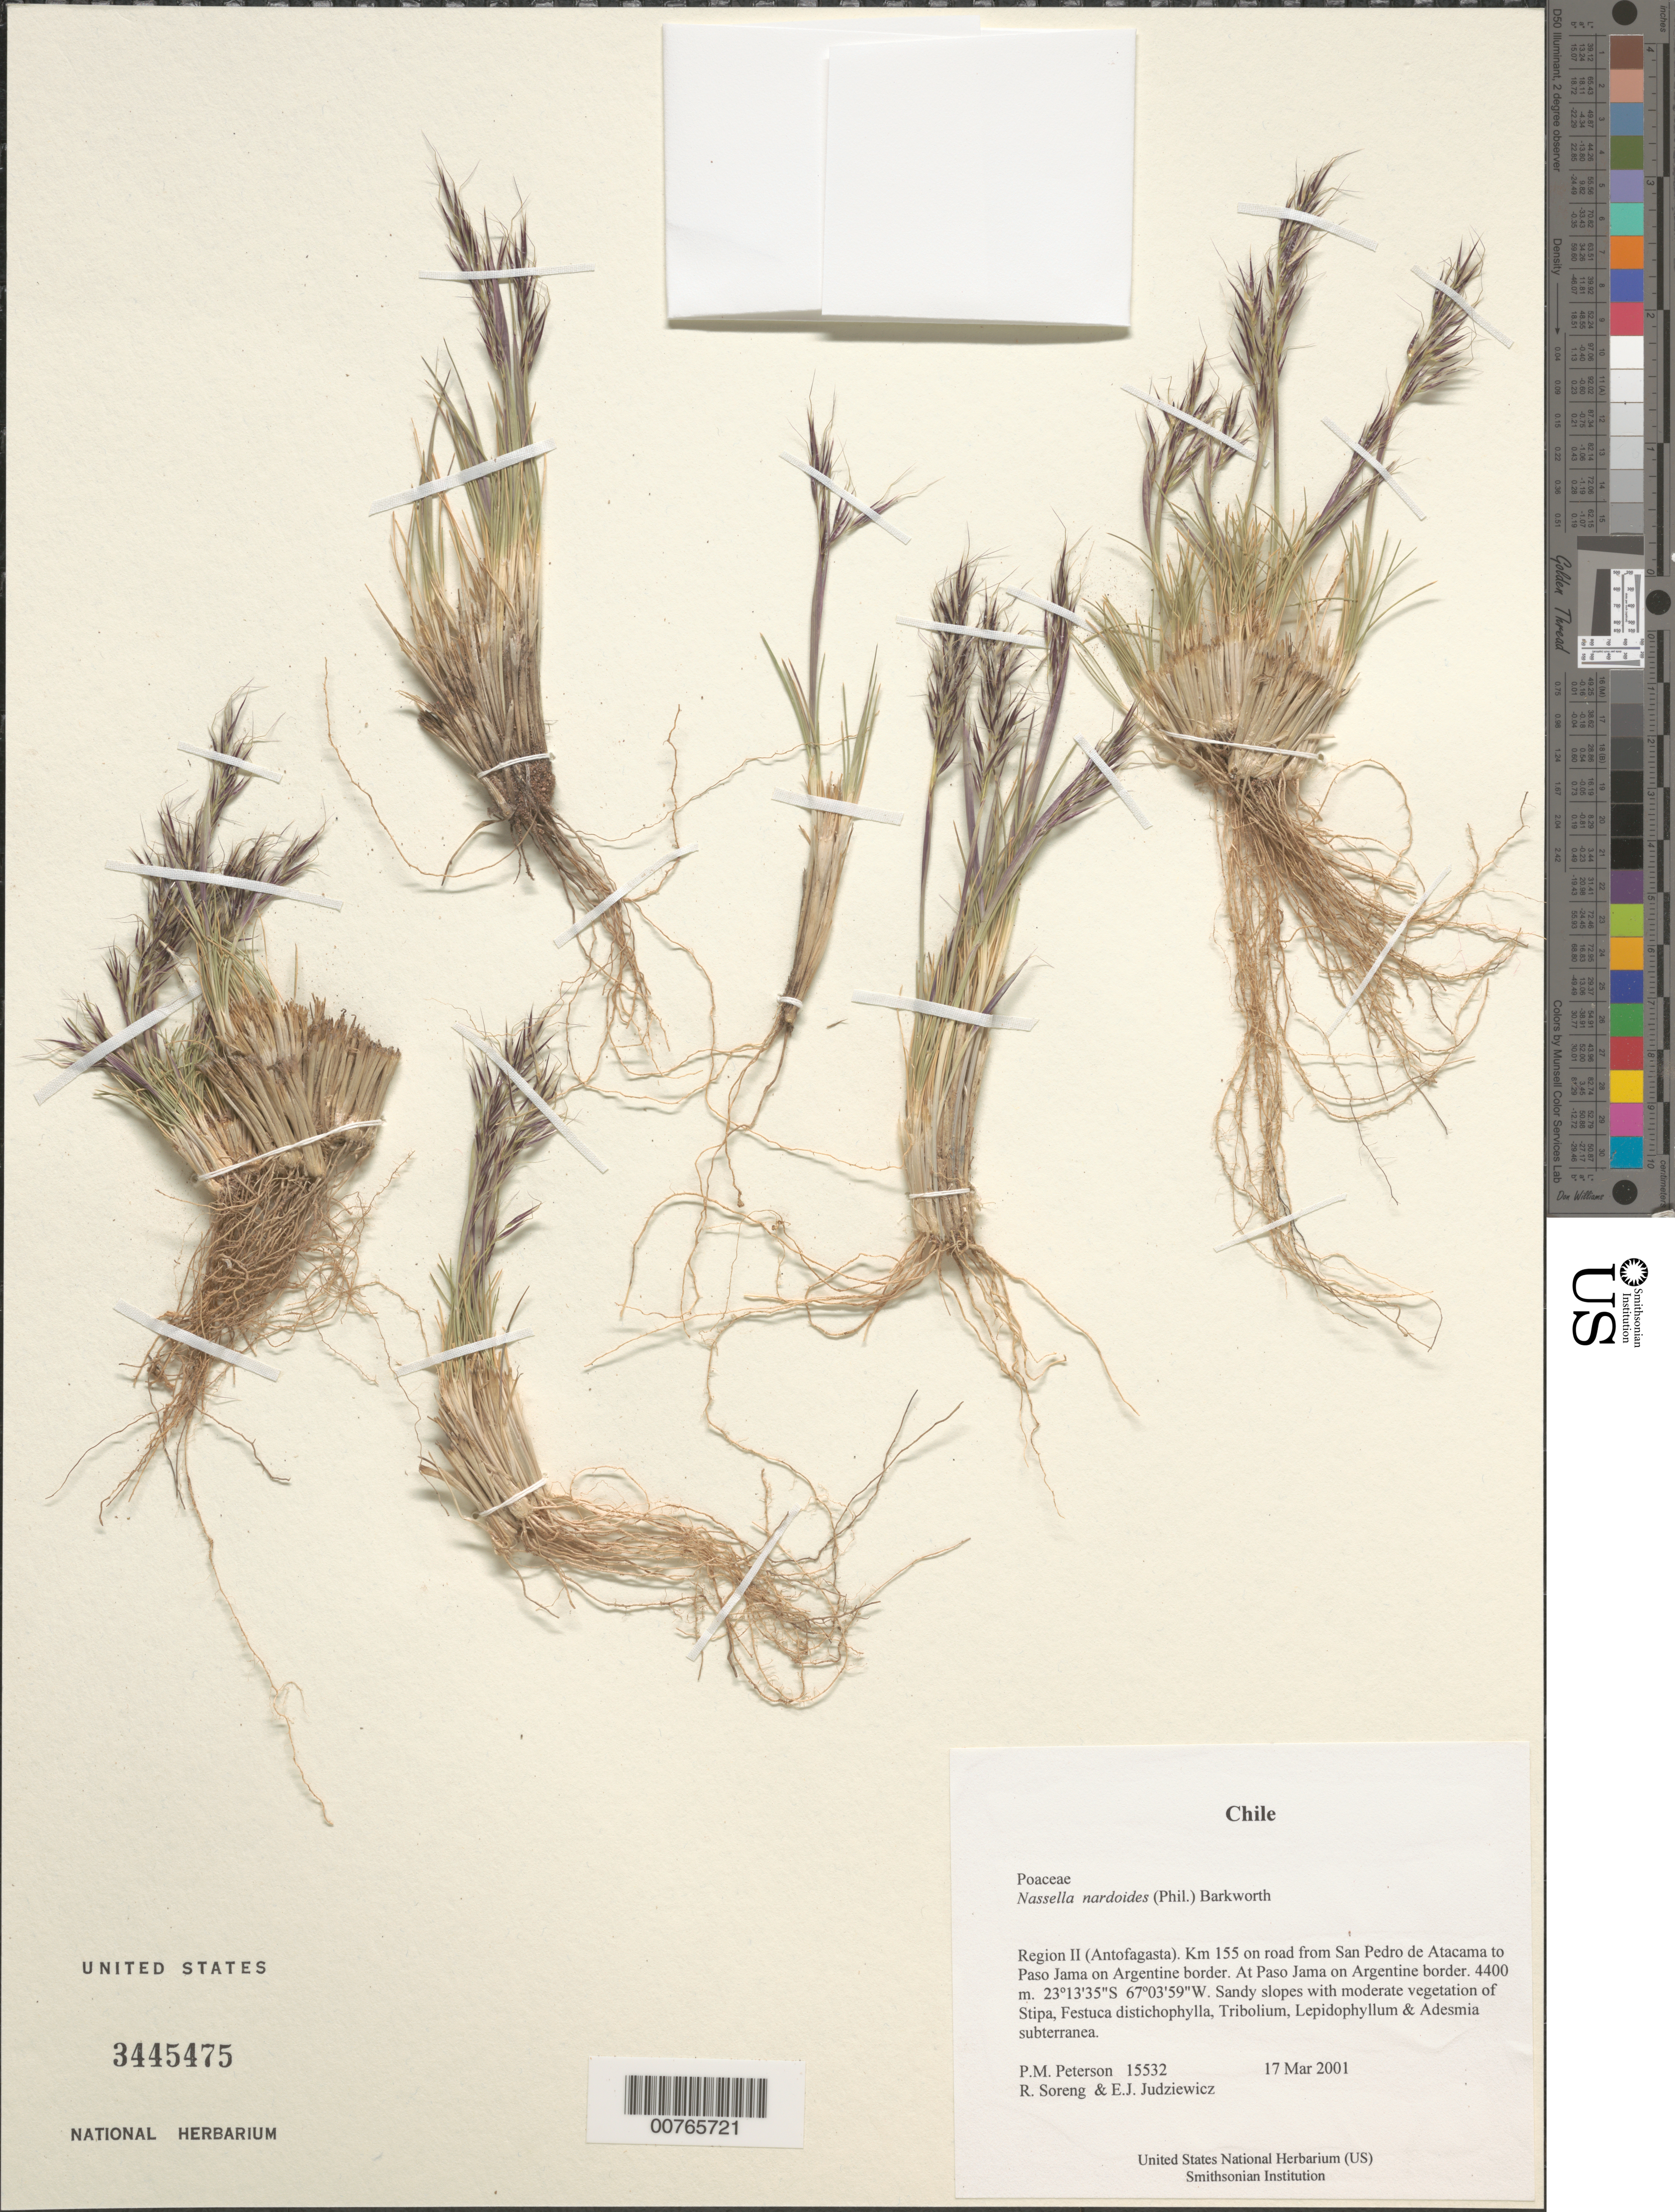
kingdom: Plantae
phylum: Tracheophyta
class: Liliopsida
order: Poales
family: Poaceae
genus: Nassella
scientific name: Nassella nardoides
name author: (Phil.) Barkworth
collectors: P. M. Peterson, R. J. Soreng & E. J. Judziewicz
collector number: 15532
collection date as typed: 17 Mar 2001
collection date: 2001-03-17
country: Chile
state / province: Antofagasta (II)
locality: Km 155 on road from San Pedro de Atacama to Paso Jama on Argentine border. At Paso Jama on Argentine border.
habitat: Sandy slopes with moderate vegetation of Stipa, Festuca distichophylla, Tribolium, Lepidophyllum & Adesmia subterranea.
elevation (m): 4400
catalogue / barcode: US 3445475